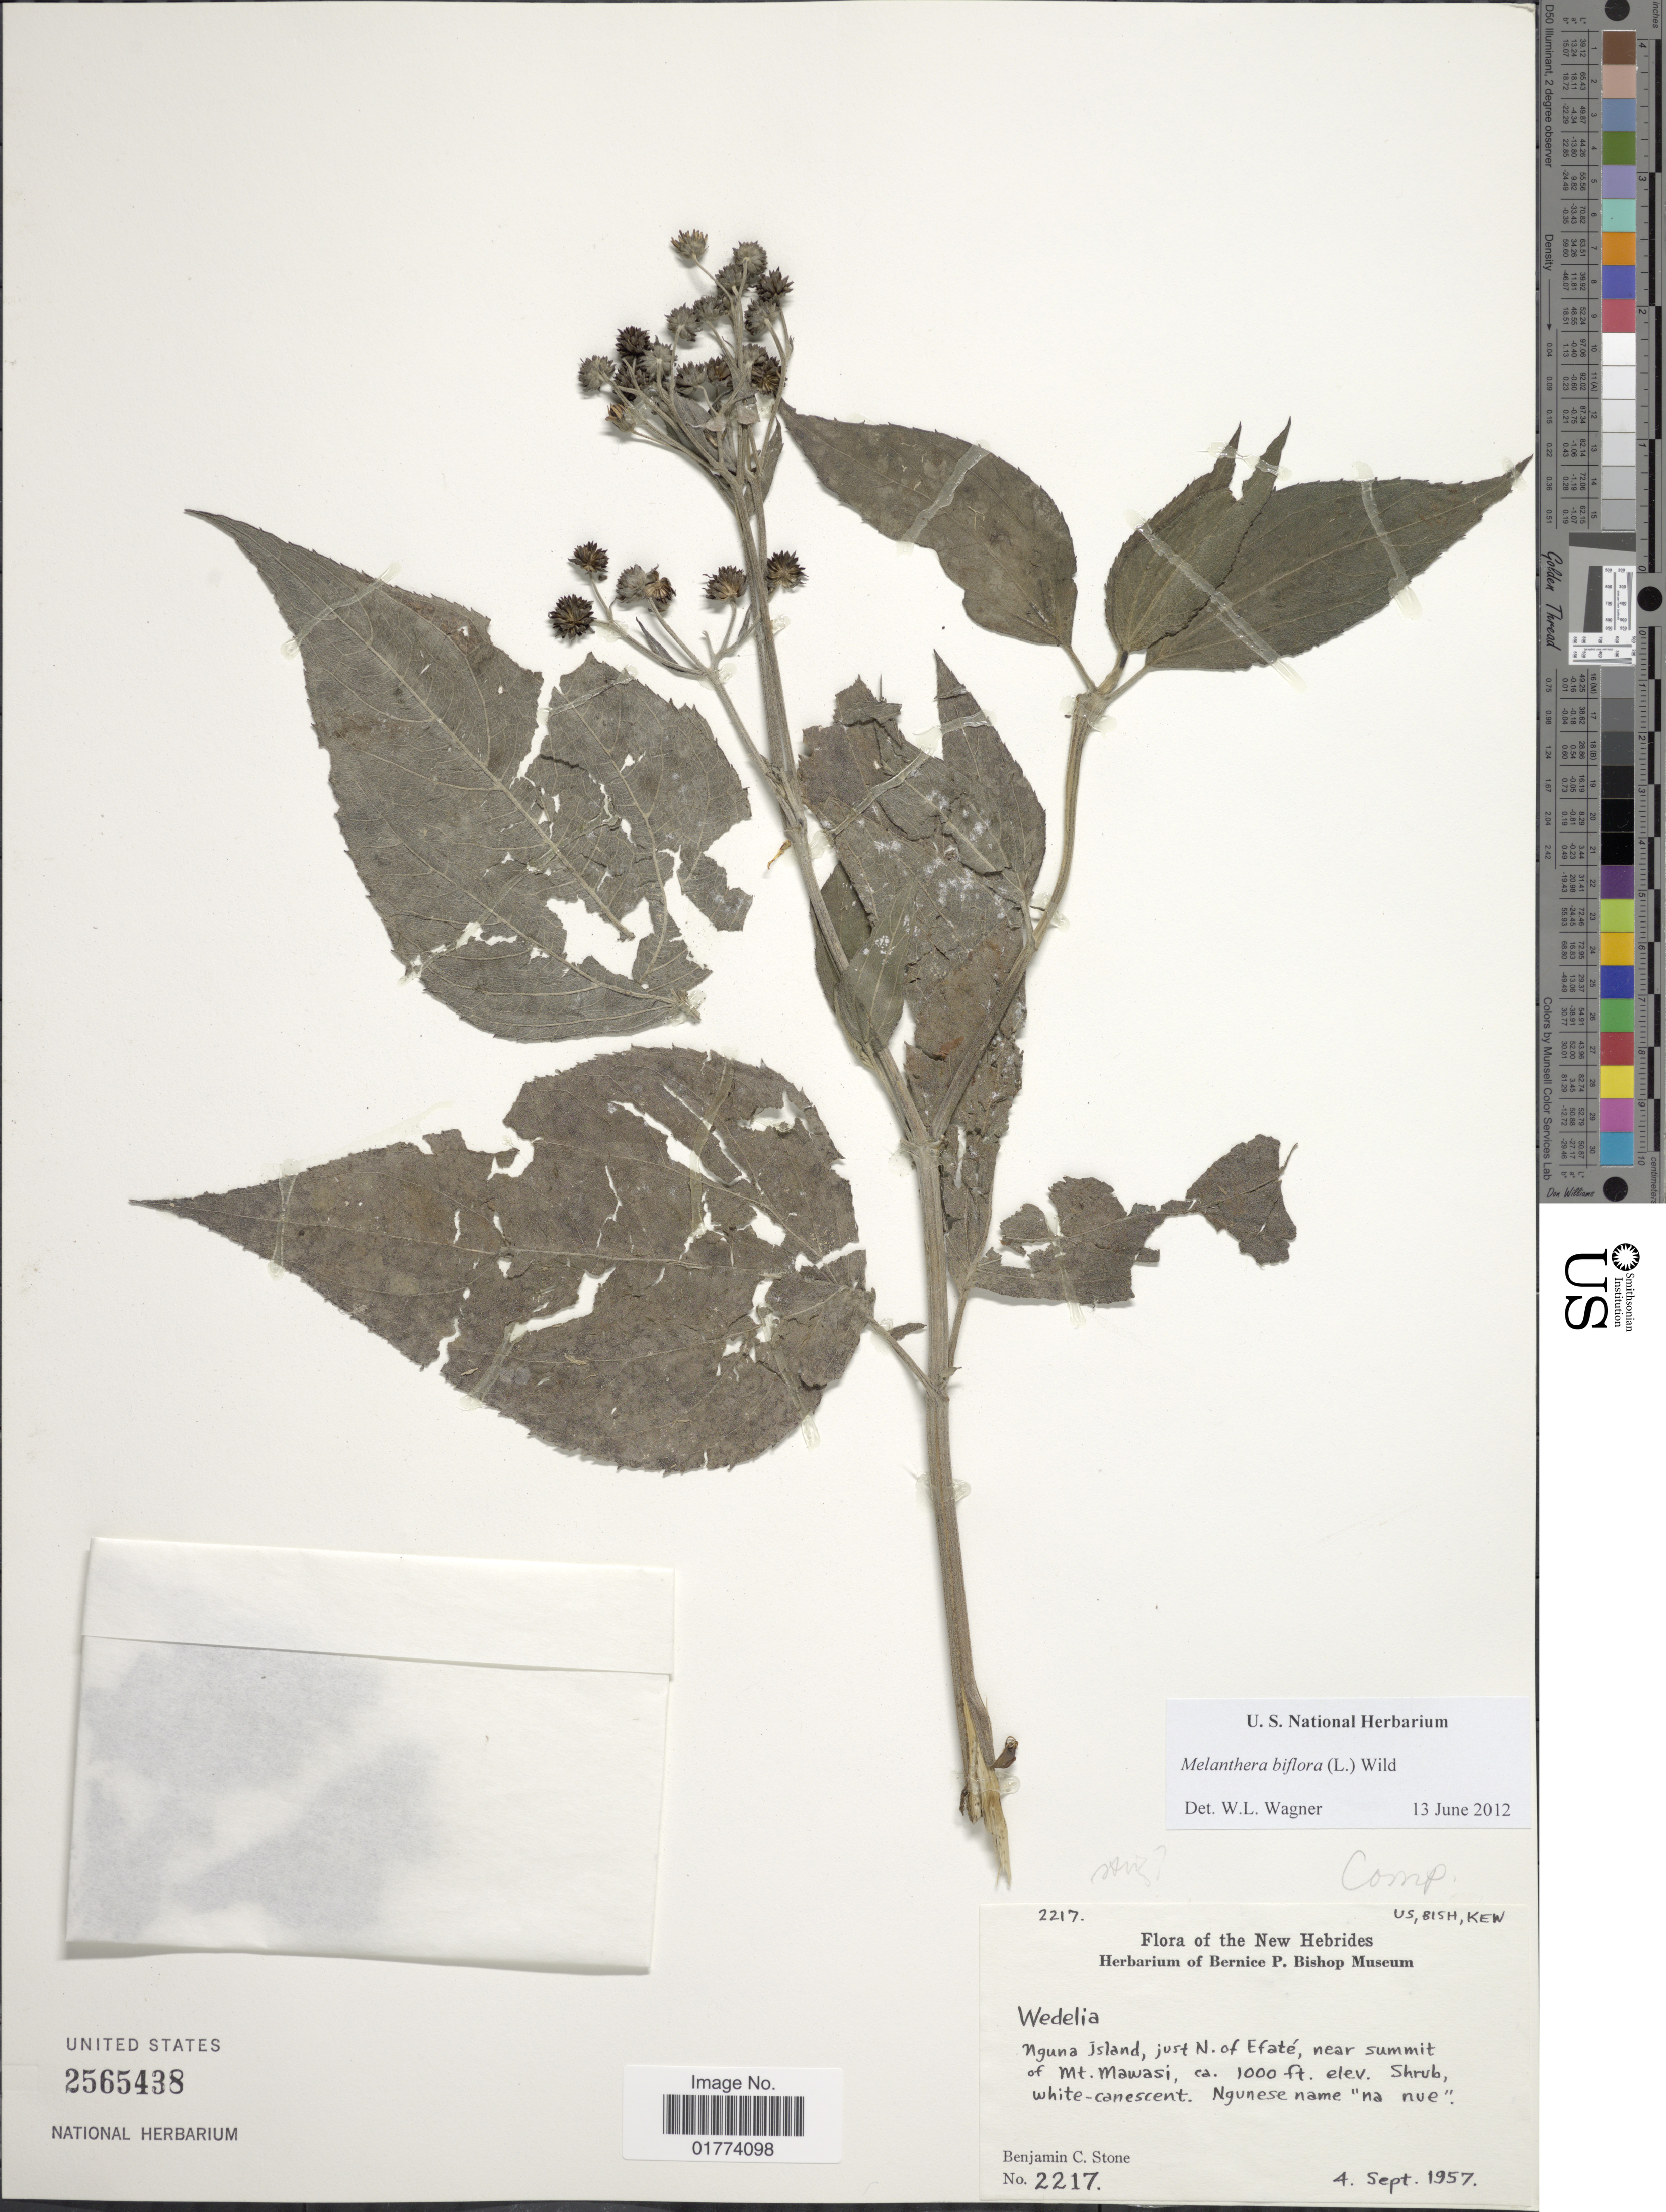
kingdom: Plantae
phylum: Tracheophyta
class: Magnoliopsida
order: Asterales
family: Asteraceae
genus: Wollastonia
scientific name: Wollastonia biflora var. biflora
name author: (L.) DC.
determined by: Wagner, W. L., (BOT), Smithsonian Institution - National Museum of Natural History (UNITED STATES)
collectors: B. C. Stone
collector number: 2217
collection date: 1957-09-04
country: Vanuatu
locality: New Hebrides, Nguna Island, just N. of Efate, near summit of mt. mawasi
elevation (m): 305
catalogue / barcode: US 2565438